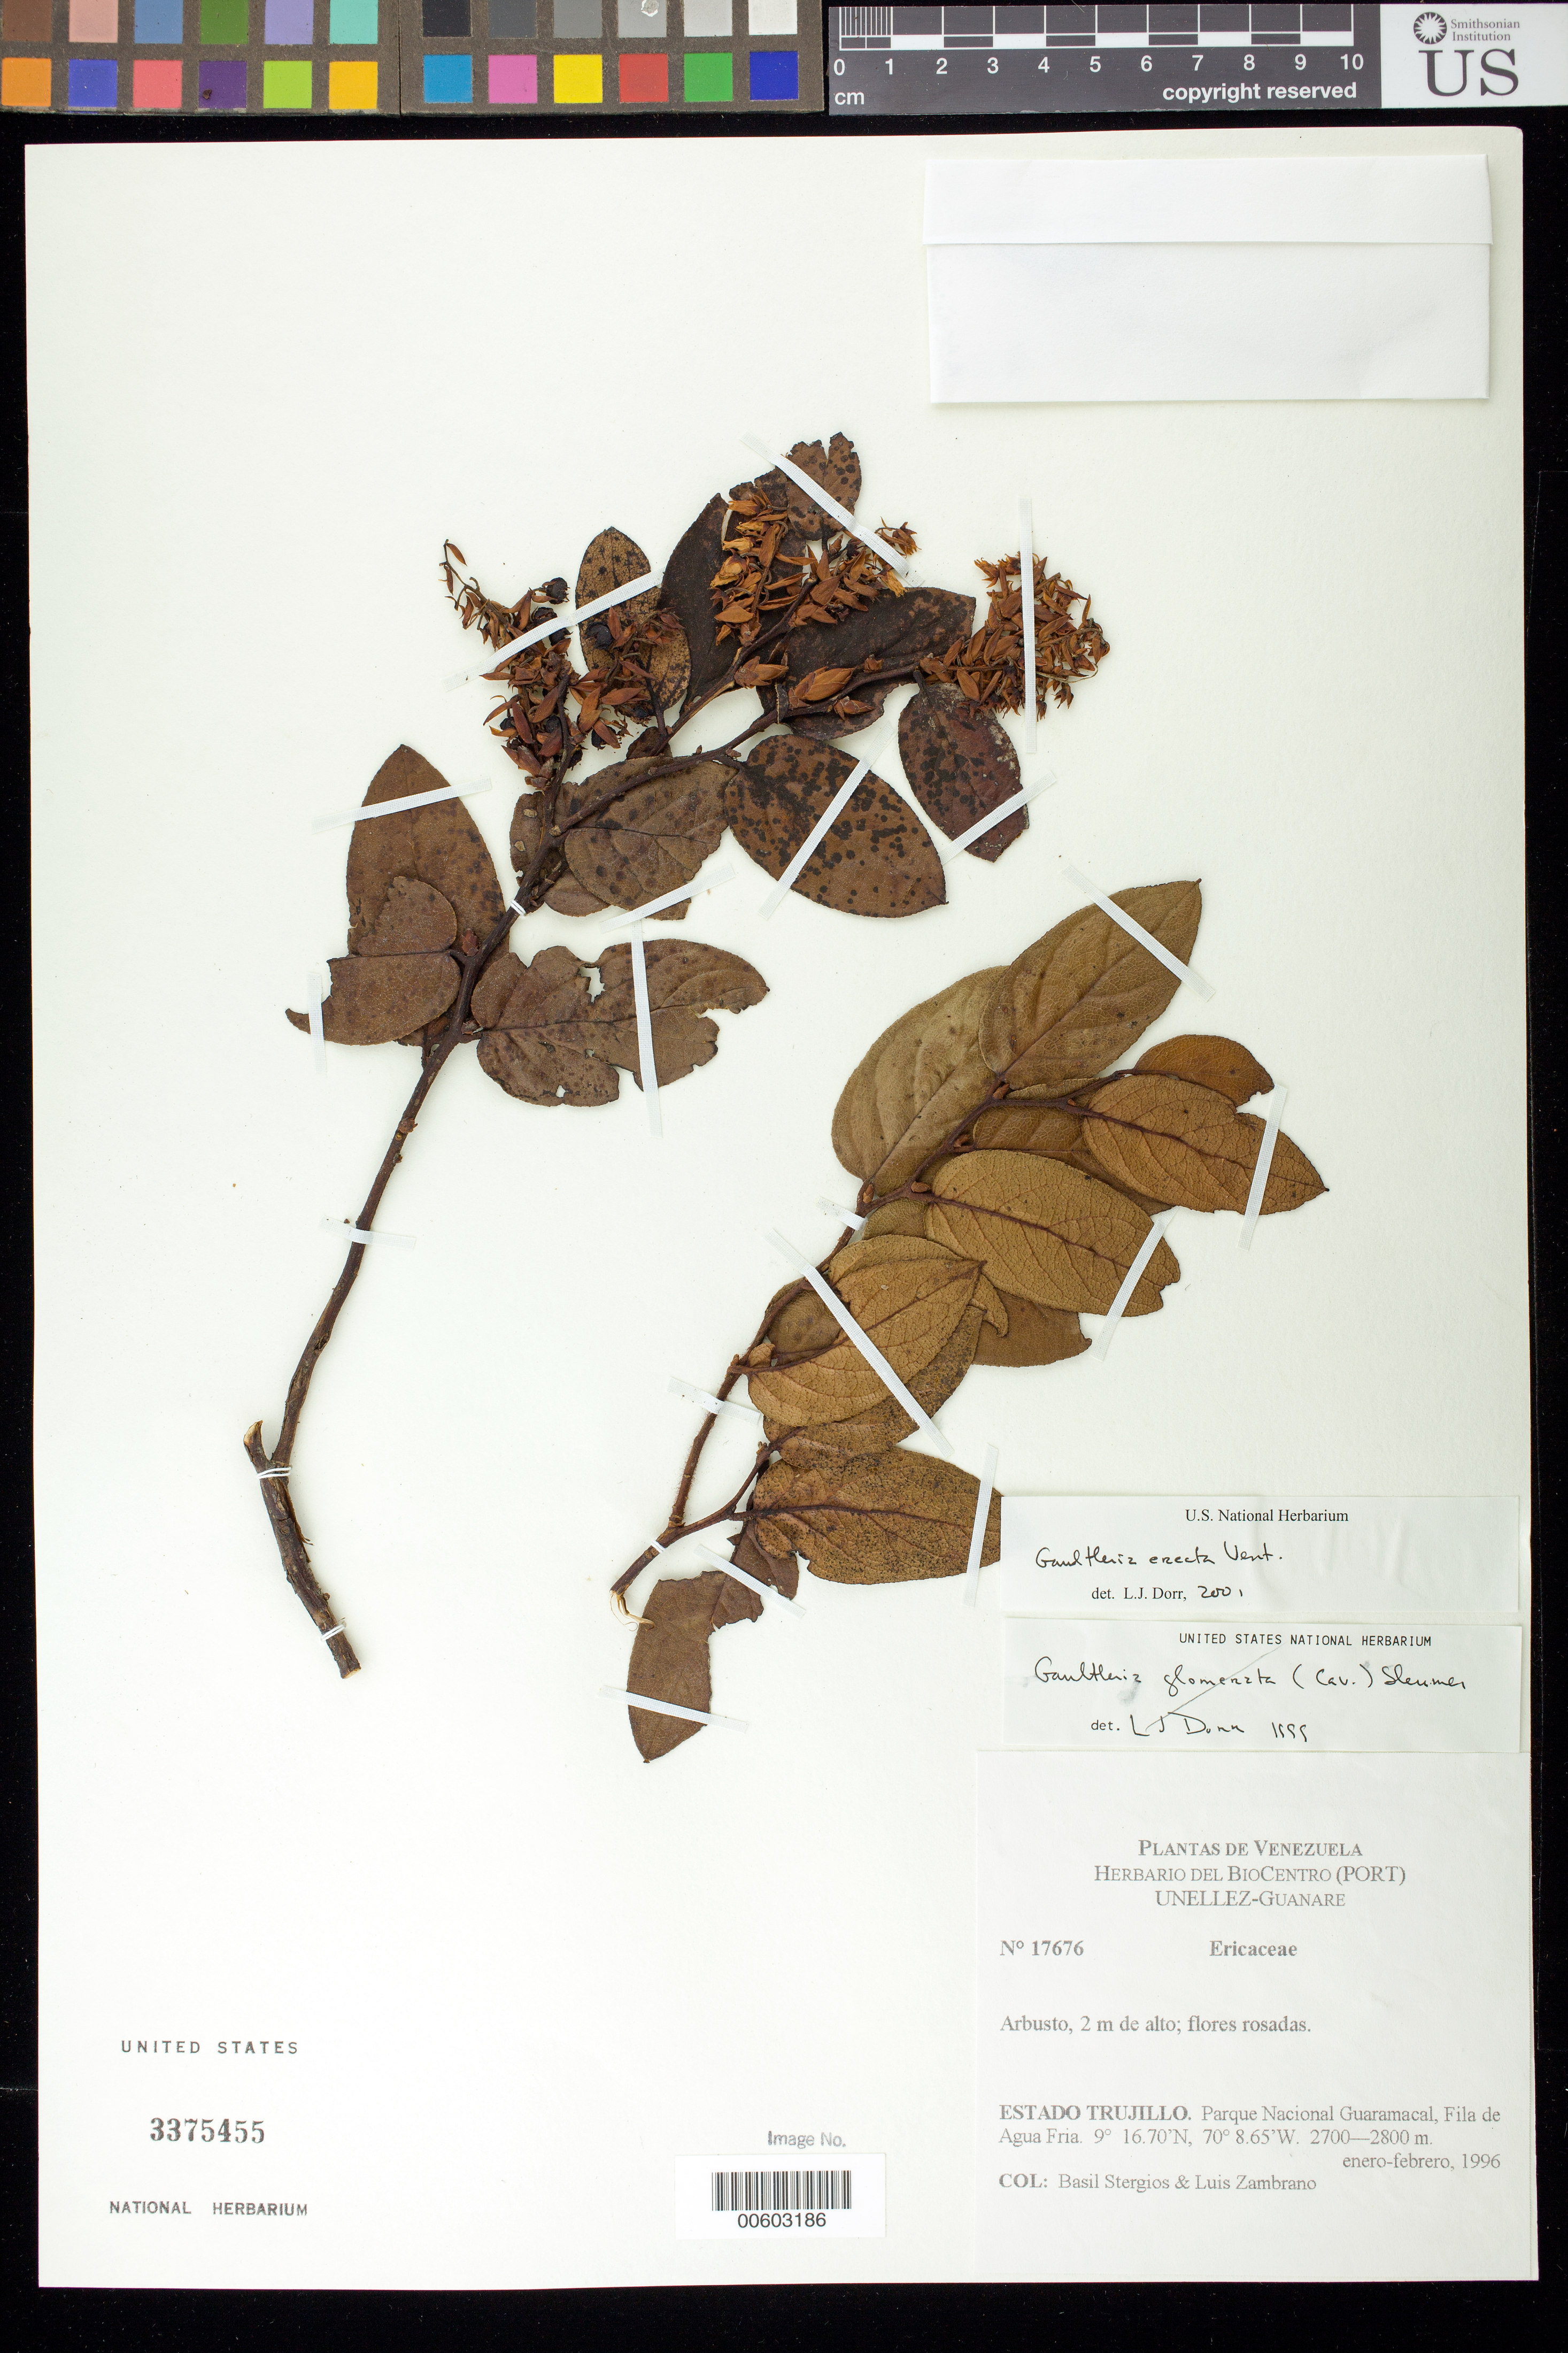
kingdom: Plantae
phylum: Tracheophyta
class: Magnoliopsida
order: Ericales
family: Ericaceae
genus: Gaultheria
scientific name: Gaultheria erecta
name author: Vent.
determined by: Dorr, L. J., (BOT), Smithsonian Institution - National Museum of Natural History (UNITED STATES)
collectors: B. G. Stergios & L. Zambrano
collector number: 17676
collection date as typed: Jan 1996 to -- Feb 1996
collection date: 1996-01/1996-02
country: Venezuela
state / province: Trujillo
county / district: Boconó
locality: Parque Nacional Guaramacal, Fila de Agua Fria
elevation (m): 2700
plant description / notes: CTES, COL, F, PORT, US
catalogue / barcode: US 3375455